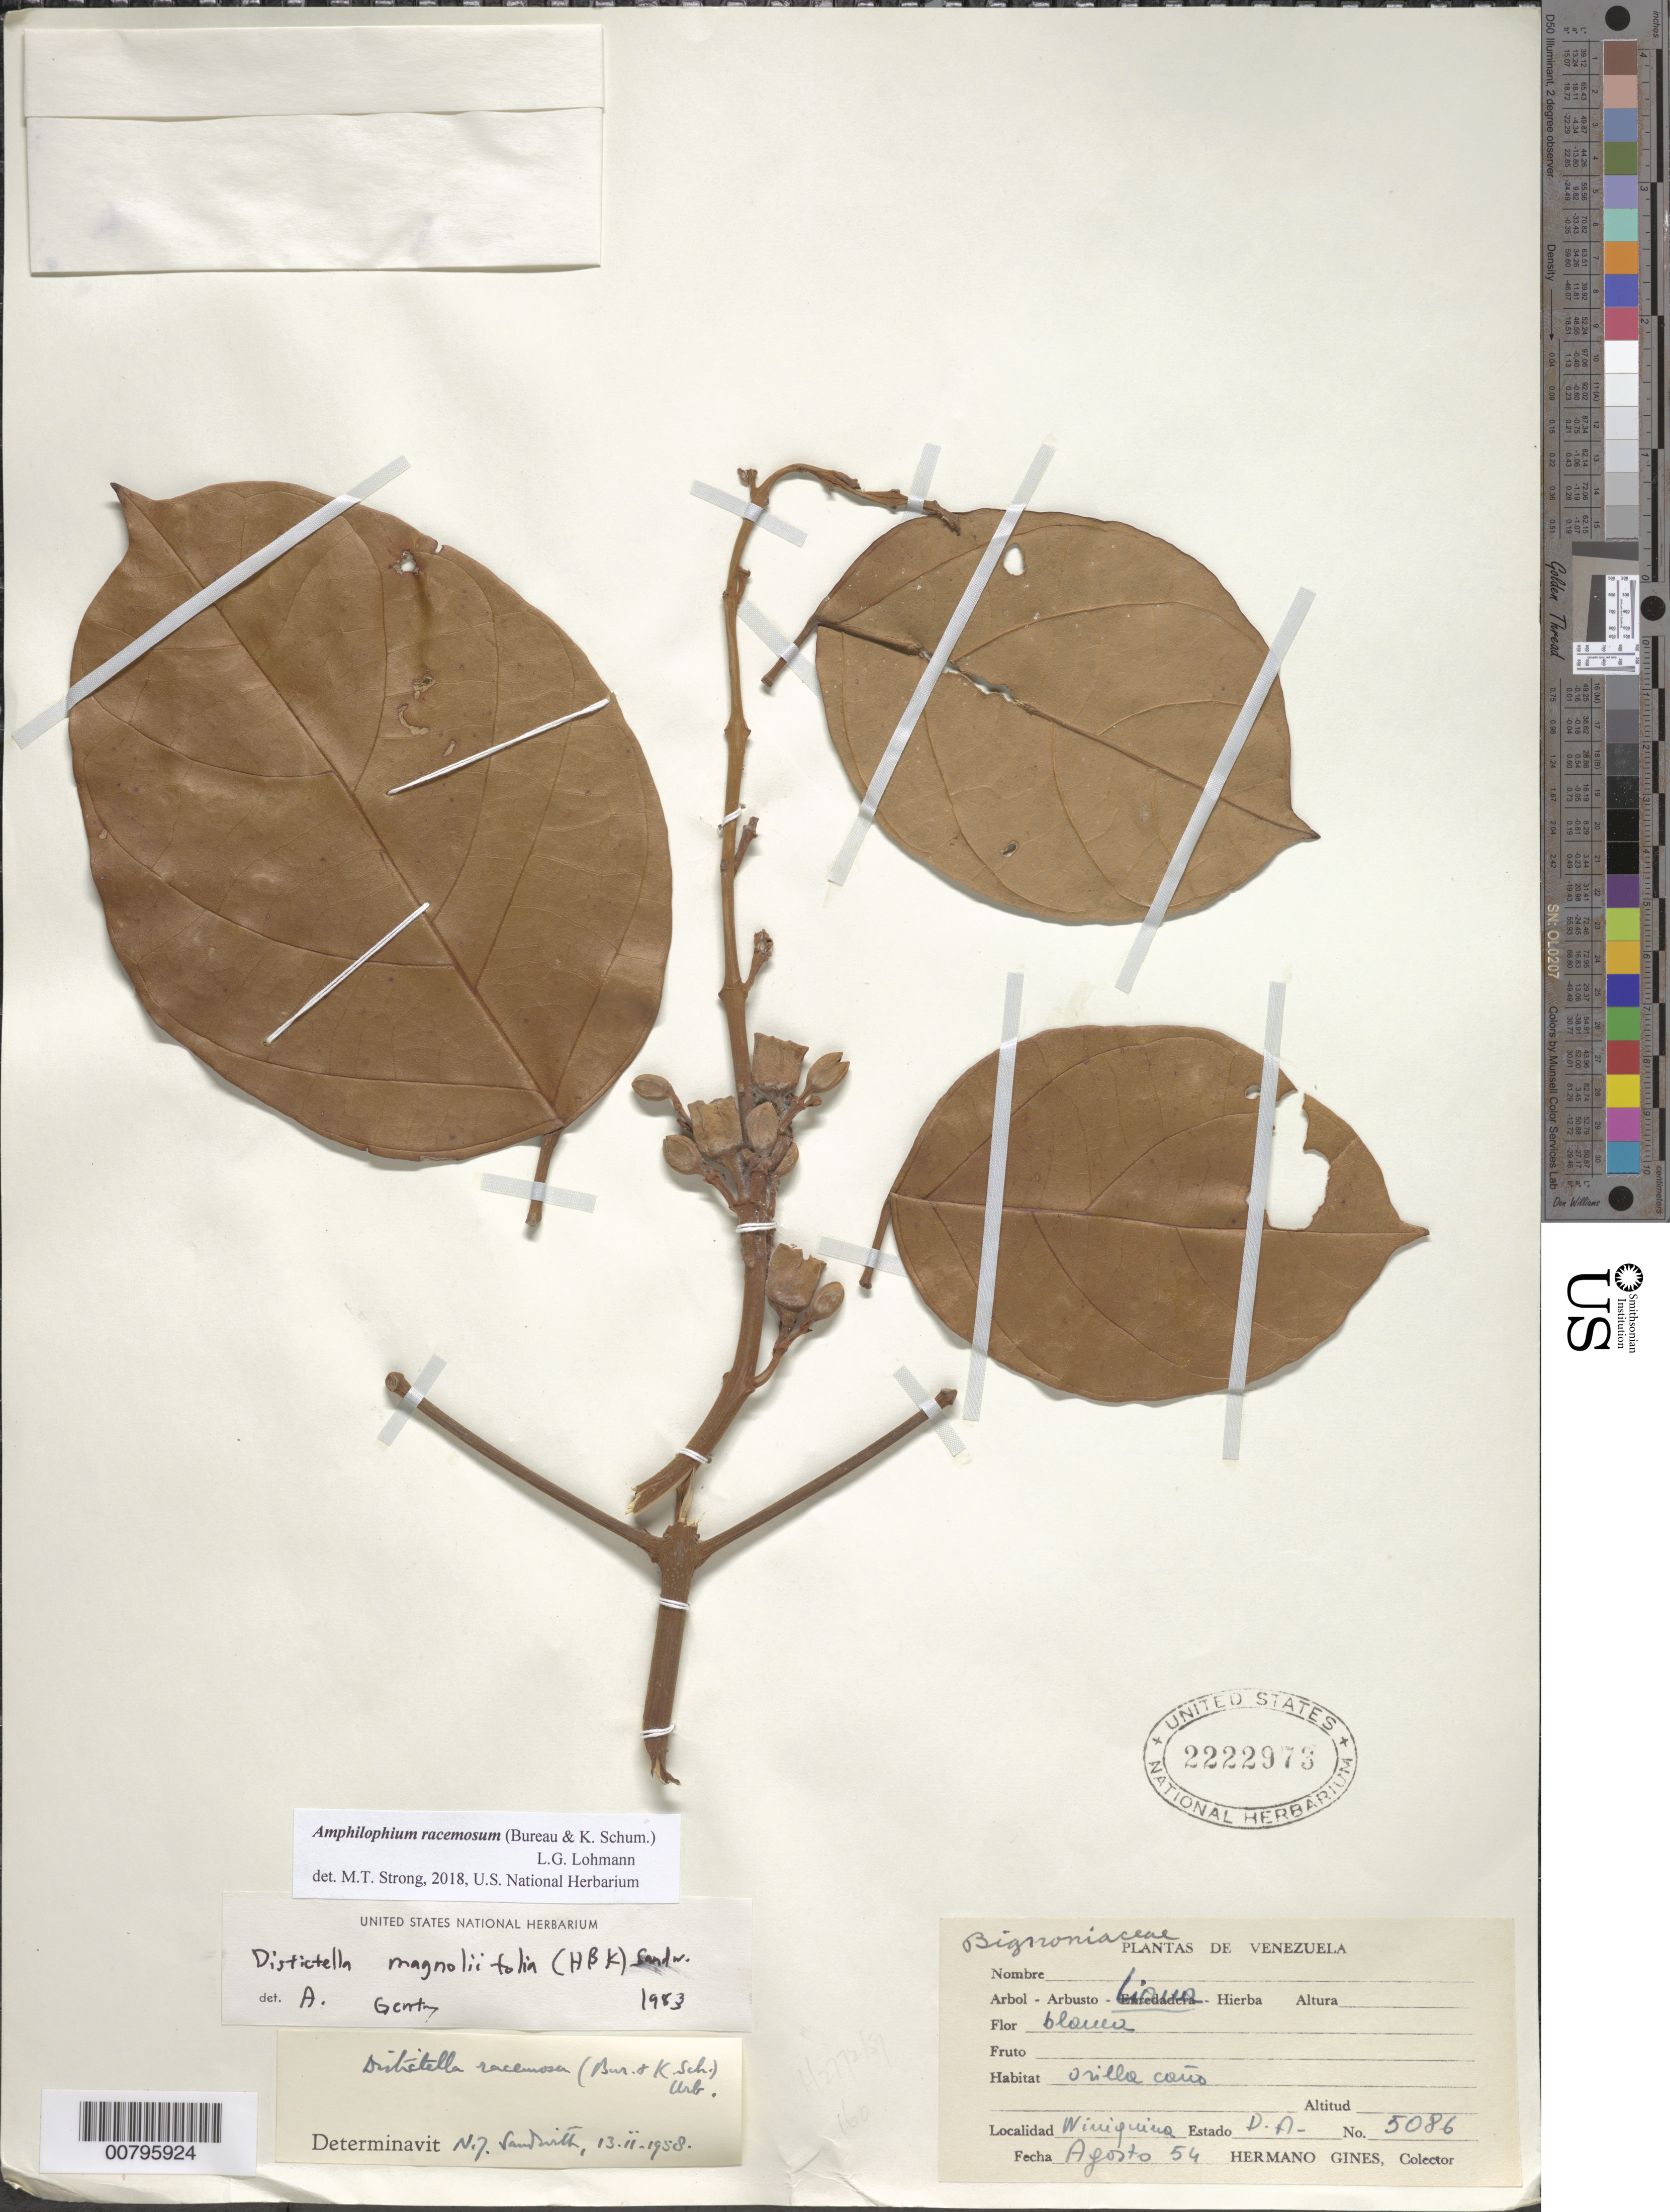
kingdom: Plantae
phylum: Tracheophyta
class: Magnoliopsida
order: Lamiales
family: Bignoniaceae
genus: Amphilophium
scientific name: Amphilophium racemosum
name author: (Bureau & K. Schum.) L.G. Lohmann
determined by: Strong, M. T., (US), Smithsonian Institution - National Museum of Natural History (UNITED STATES)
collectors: H. Gines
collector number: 5086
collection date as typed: Aug-54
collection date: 1954-08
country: Venezuela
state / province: Delta Amacuro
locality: C. Wiuiquina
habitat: Orilla cano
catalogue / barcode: US 2222973